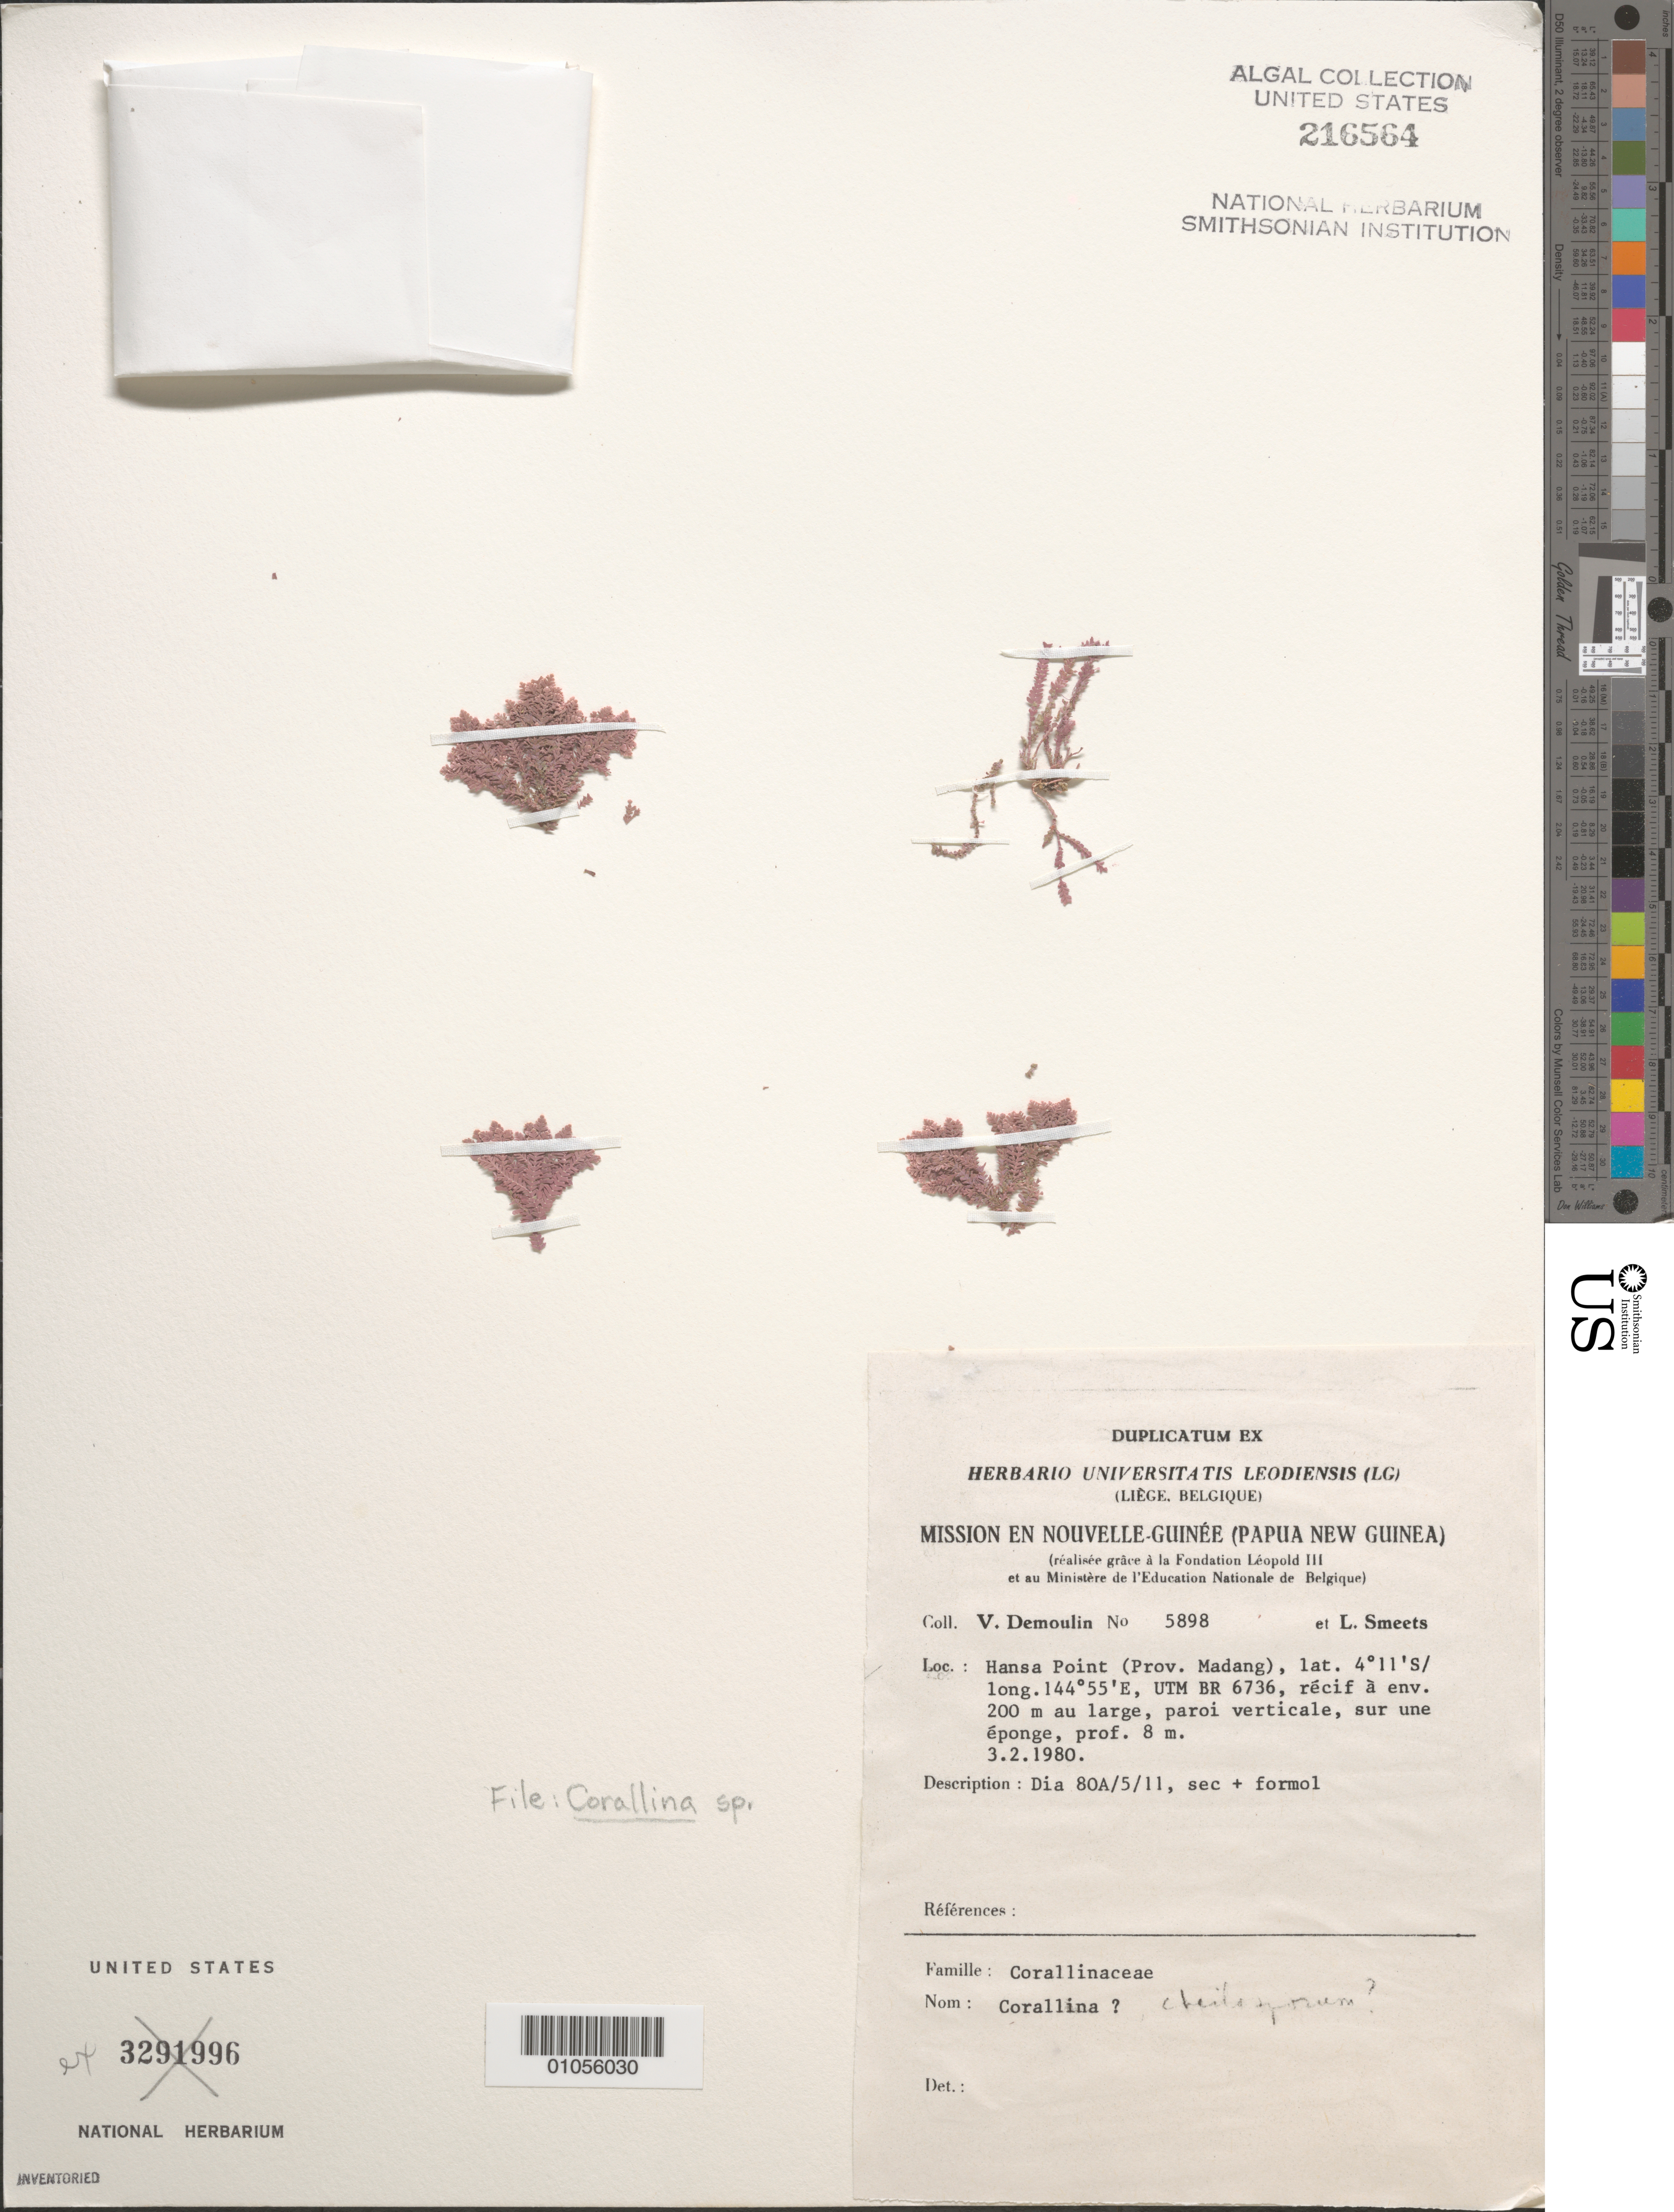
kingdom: Plantae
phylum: Rhodophyta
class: Florideophyceae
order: Corallinales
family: Corallinaceae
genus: Corallina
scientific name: Corallina sp.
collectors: V. Demoulin & L. Smeets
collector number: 5898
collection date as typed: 03 Feb 1980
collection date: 1980-02-03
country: Papua New Guinea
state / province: Madang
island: New Guinea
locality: Hansa Point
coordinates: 4 11'S, 144 55"E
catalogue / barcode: US 216564